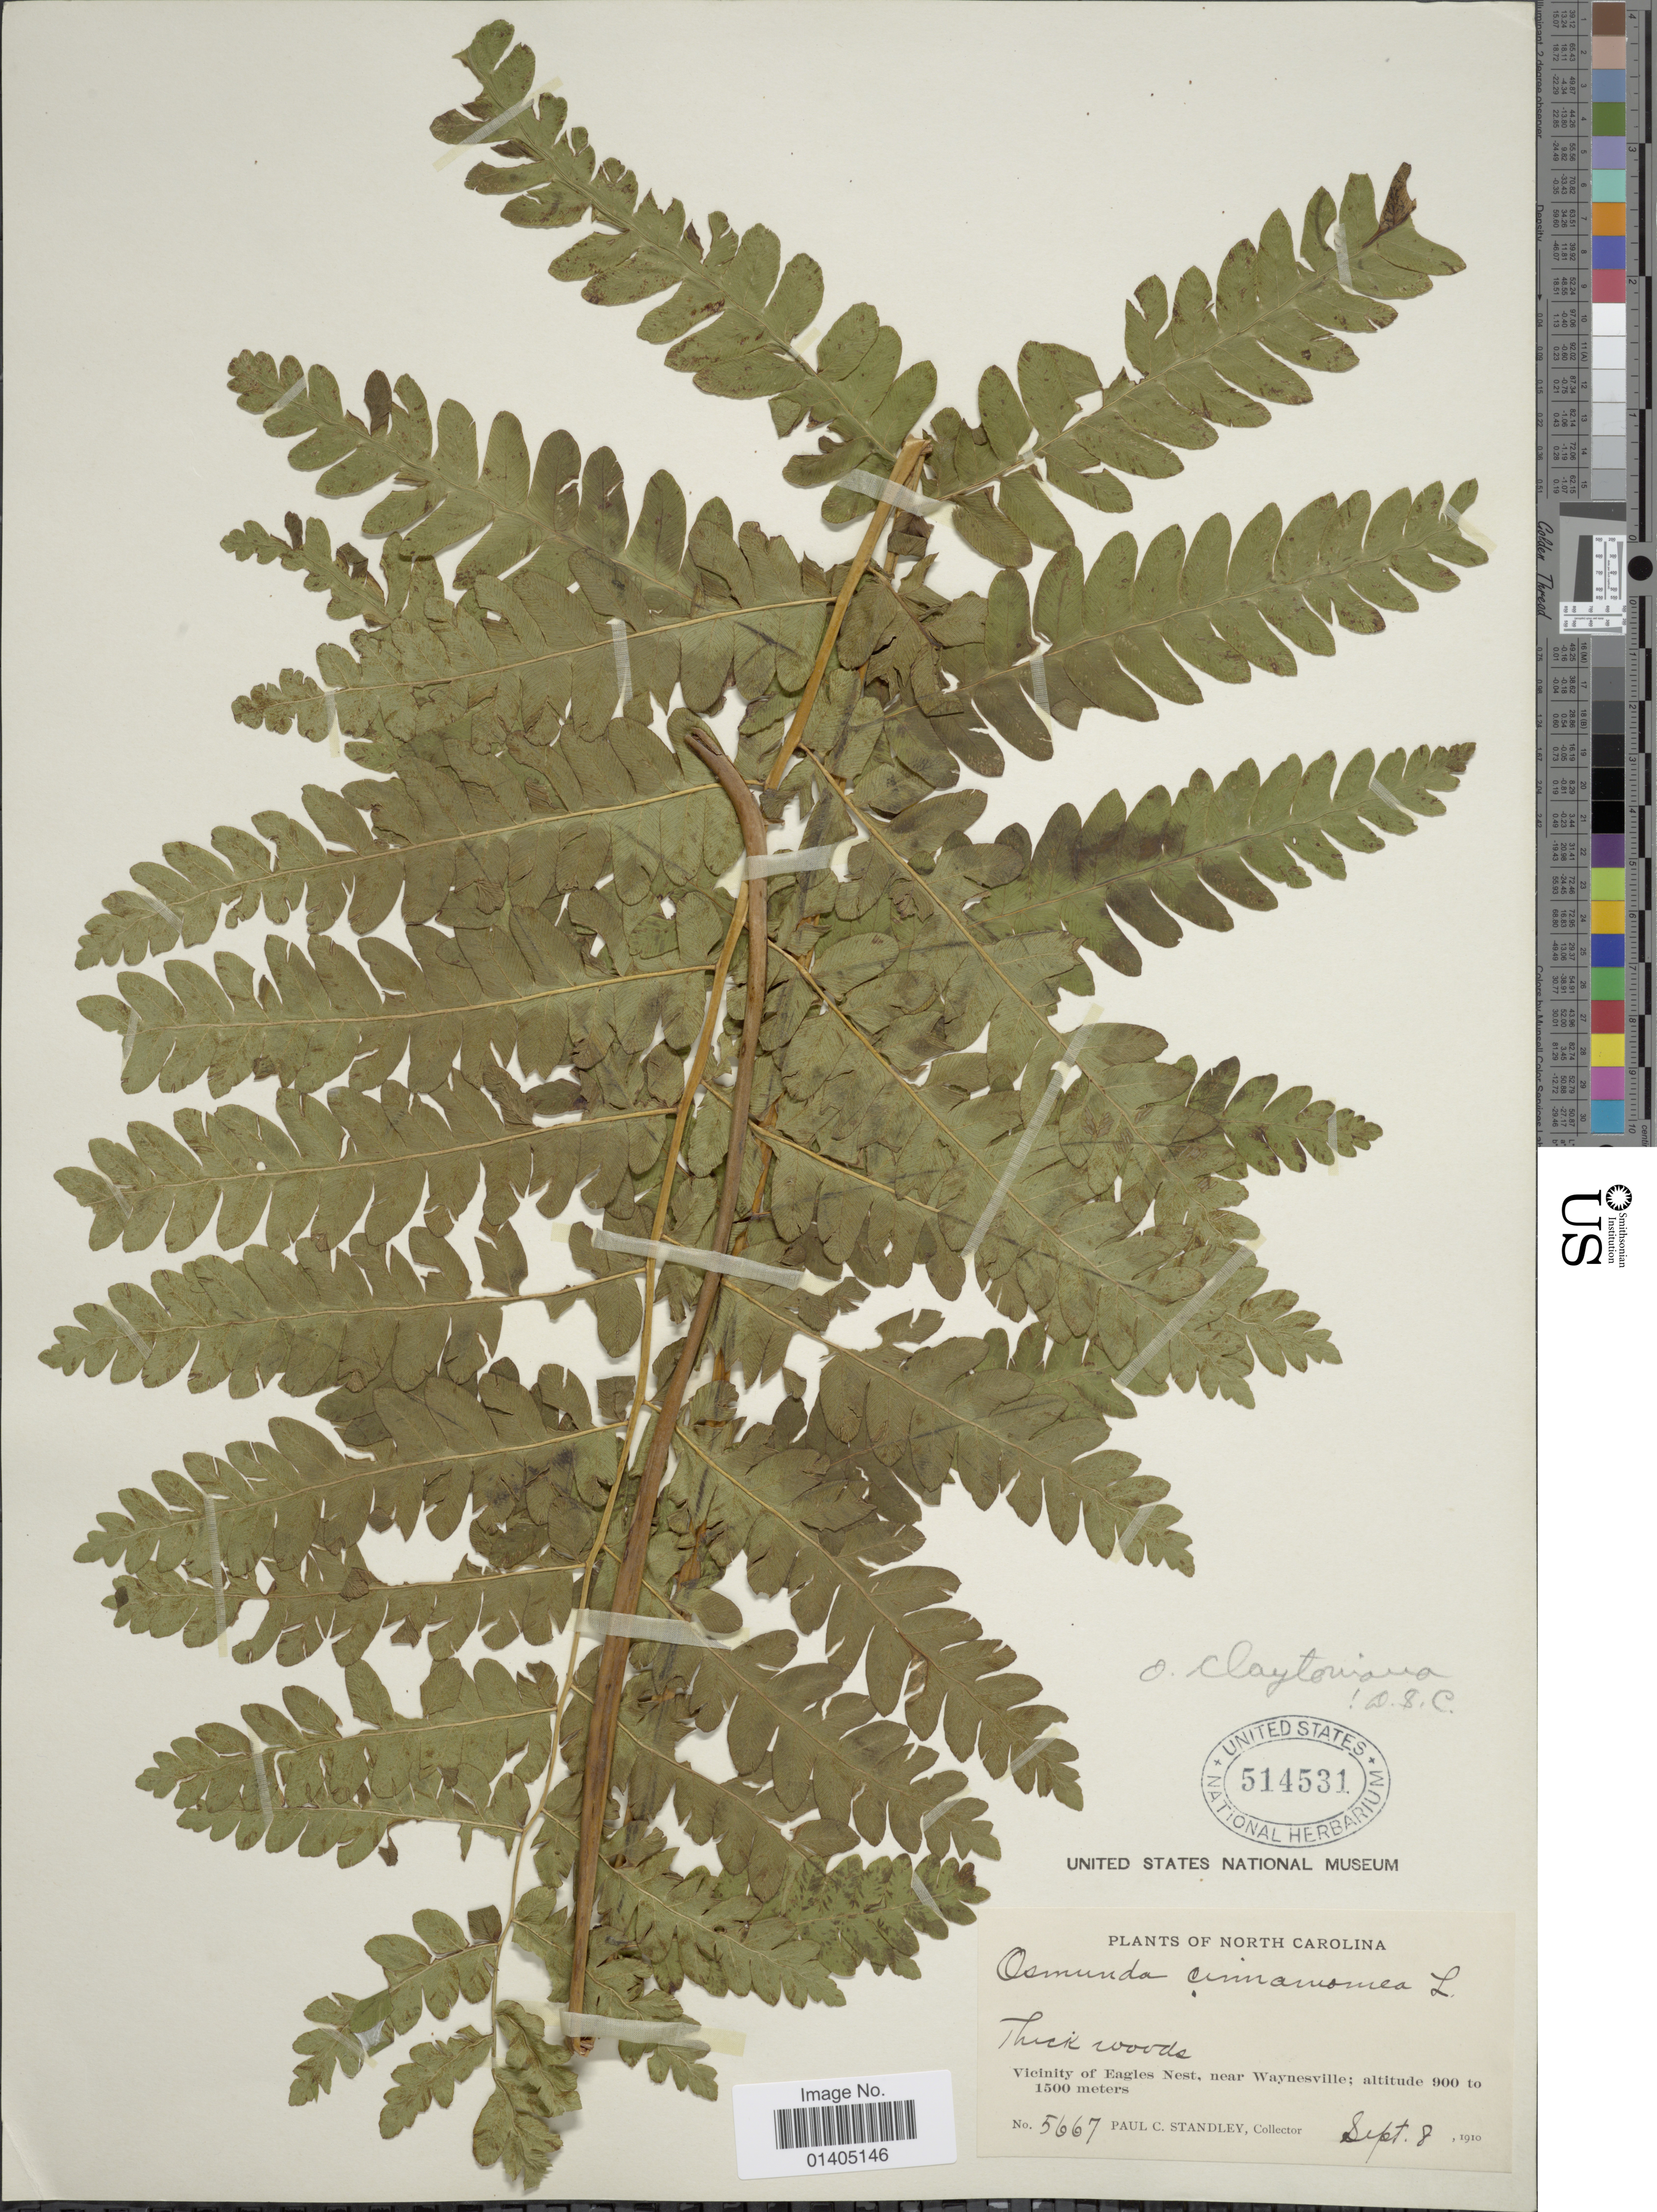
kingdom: Plantae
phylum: Tracheophyta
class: Polypodiopsida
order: Osmundales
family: Osmundaceae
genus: Osmundastrum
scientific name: Osmundastrum cinnamomeum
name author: (L.) C. Presl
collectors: P. C. Standley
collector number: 5667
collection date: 1910-09-08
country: United States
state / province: North Carolina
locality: Vicinity of Eagles Nest, near Waynesville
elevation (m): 900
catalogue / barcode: US 514531